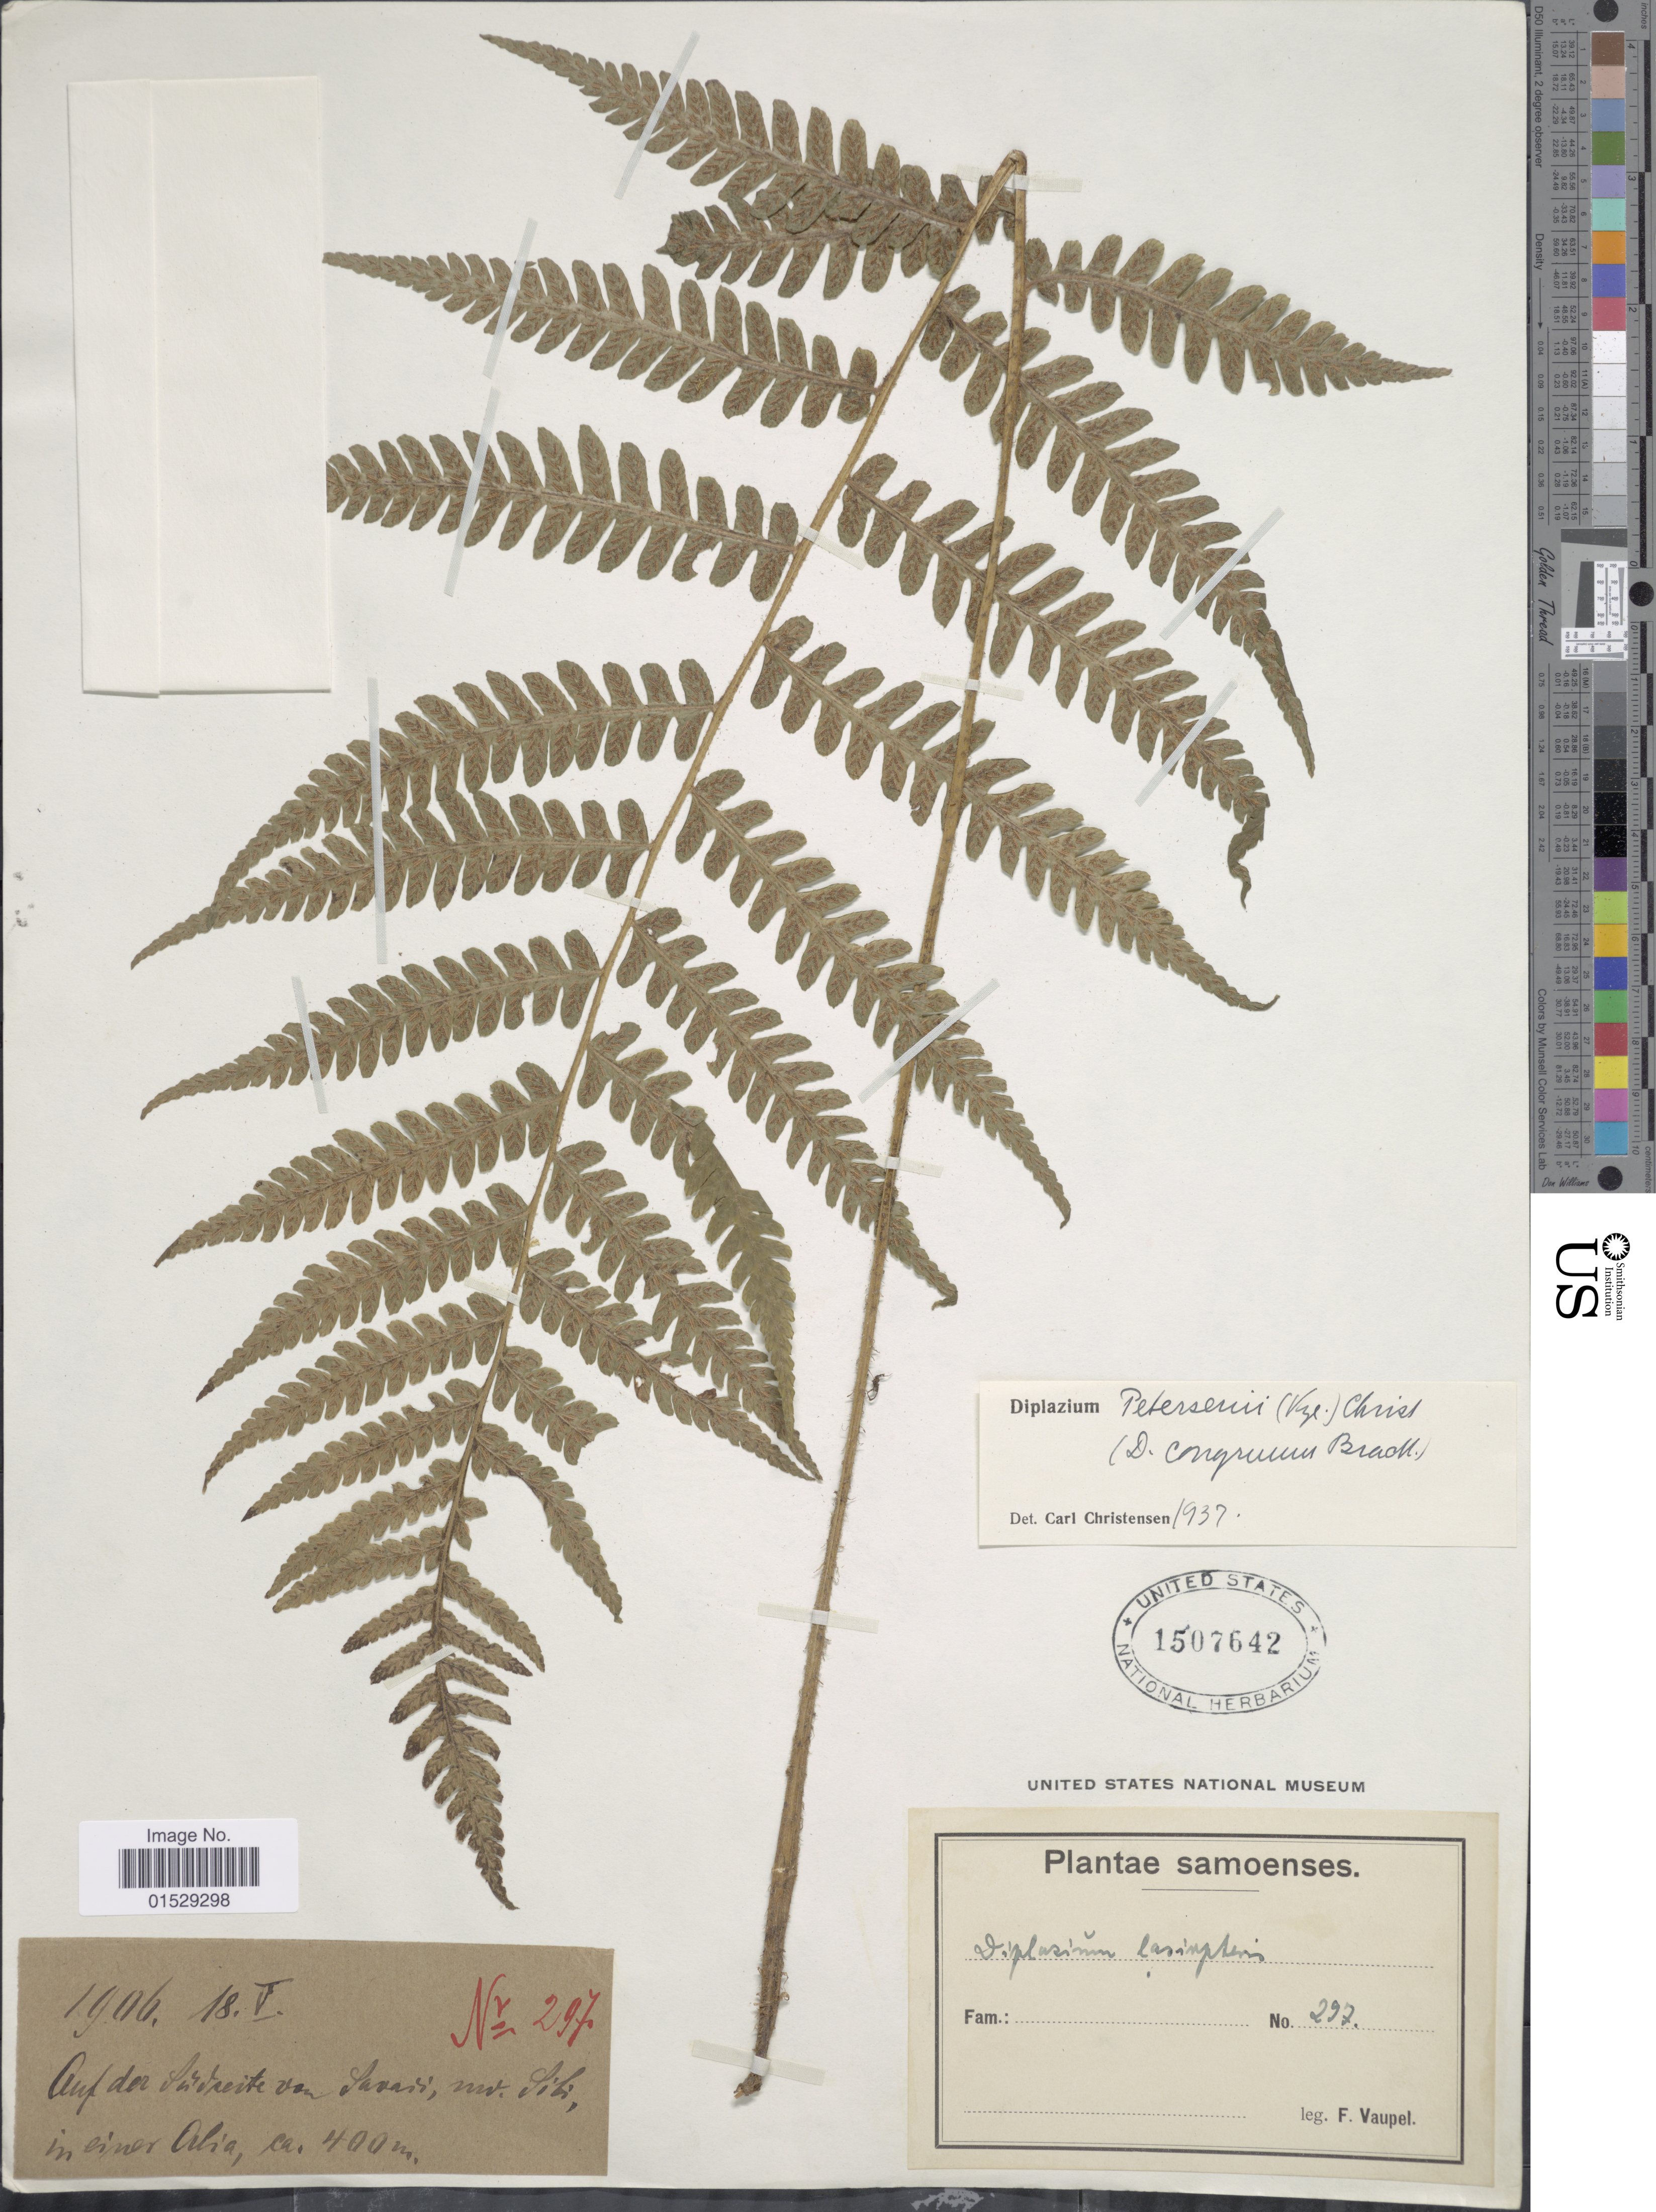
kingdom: Plantae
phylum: Tracheophyta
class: Polypodiopsida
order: Polypodiales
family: Athyriaceae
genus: Deparia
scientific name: Deparia petersenii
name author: (Kunze) M. Kato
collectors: F. Vaupel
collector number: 297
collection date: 1906-05-18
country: Samoa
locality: Samoenses, auf den ludreike van Lavasi, mv. Liki, in einer Alia [interpreted]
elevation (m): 400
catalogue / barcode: US 1507642